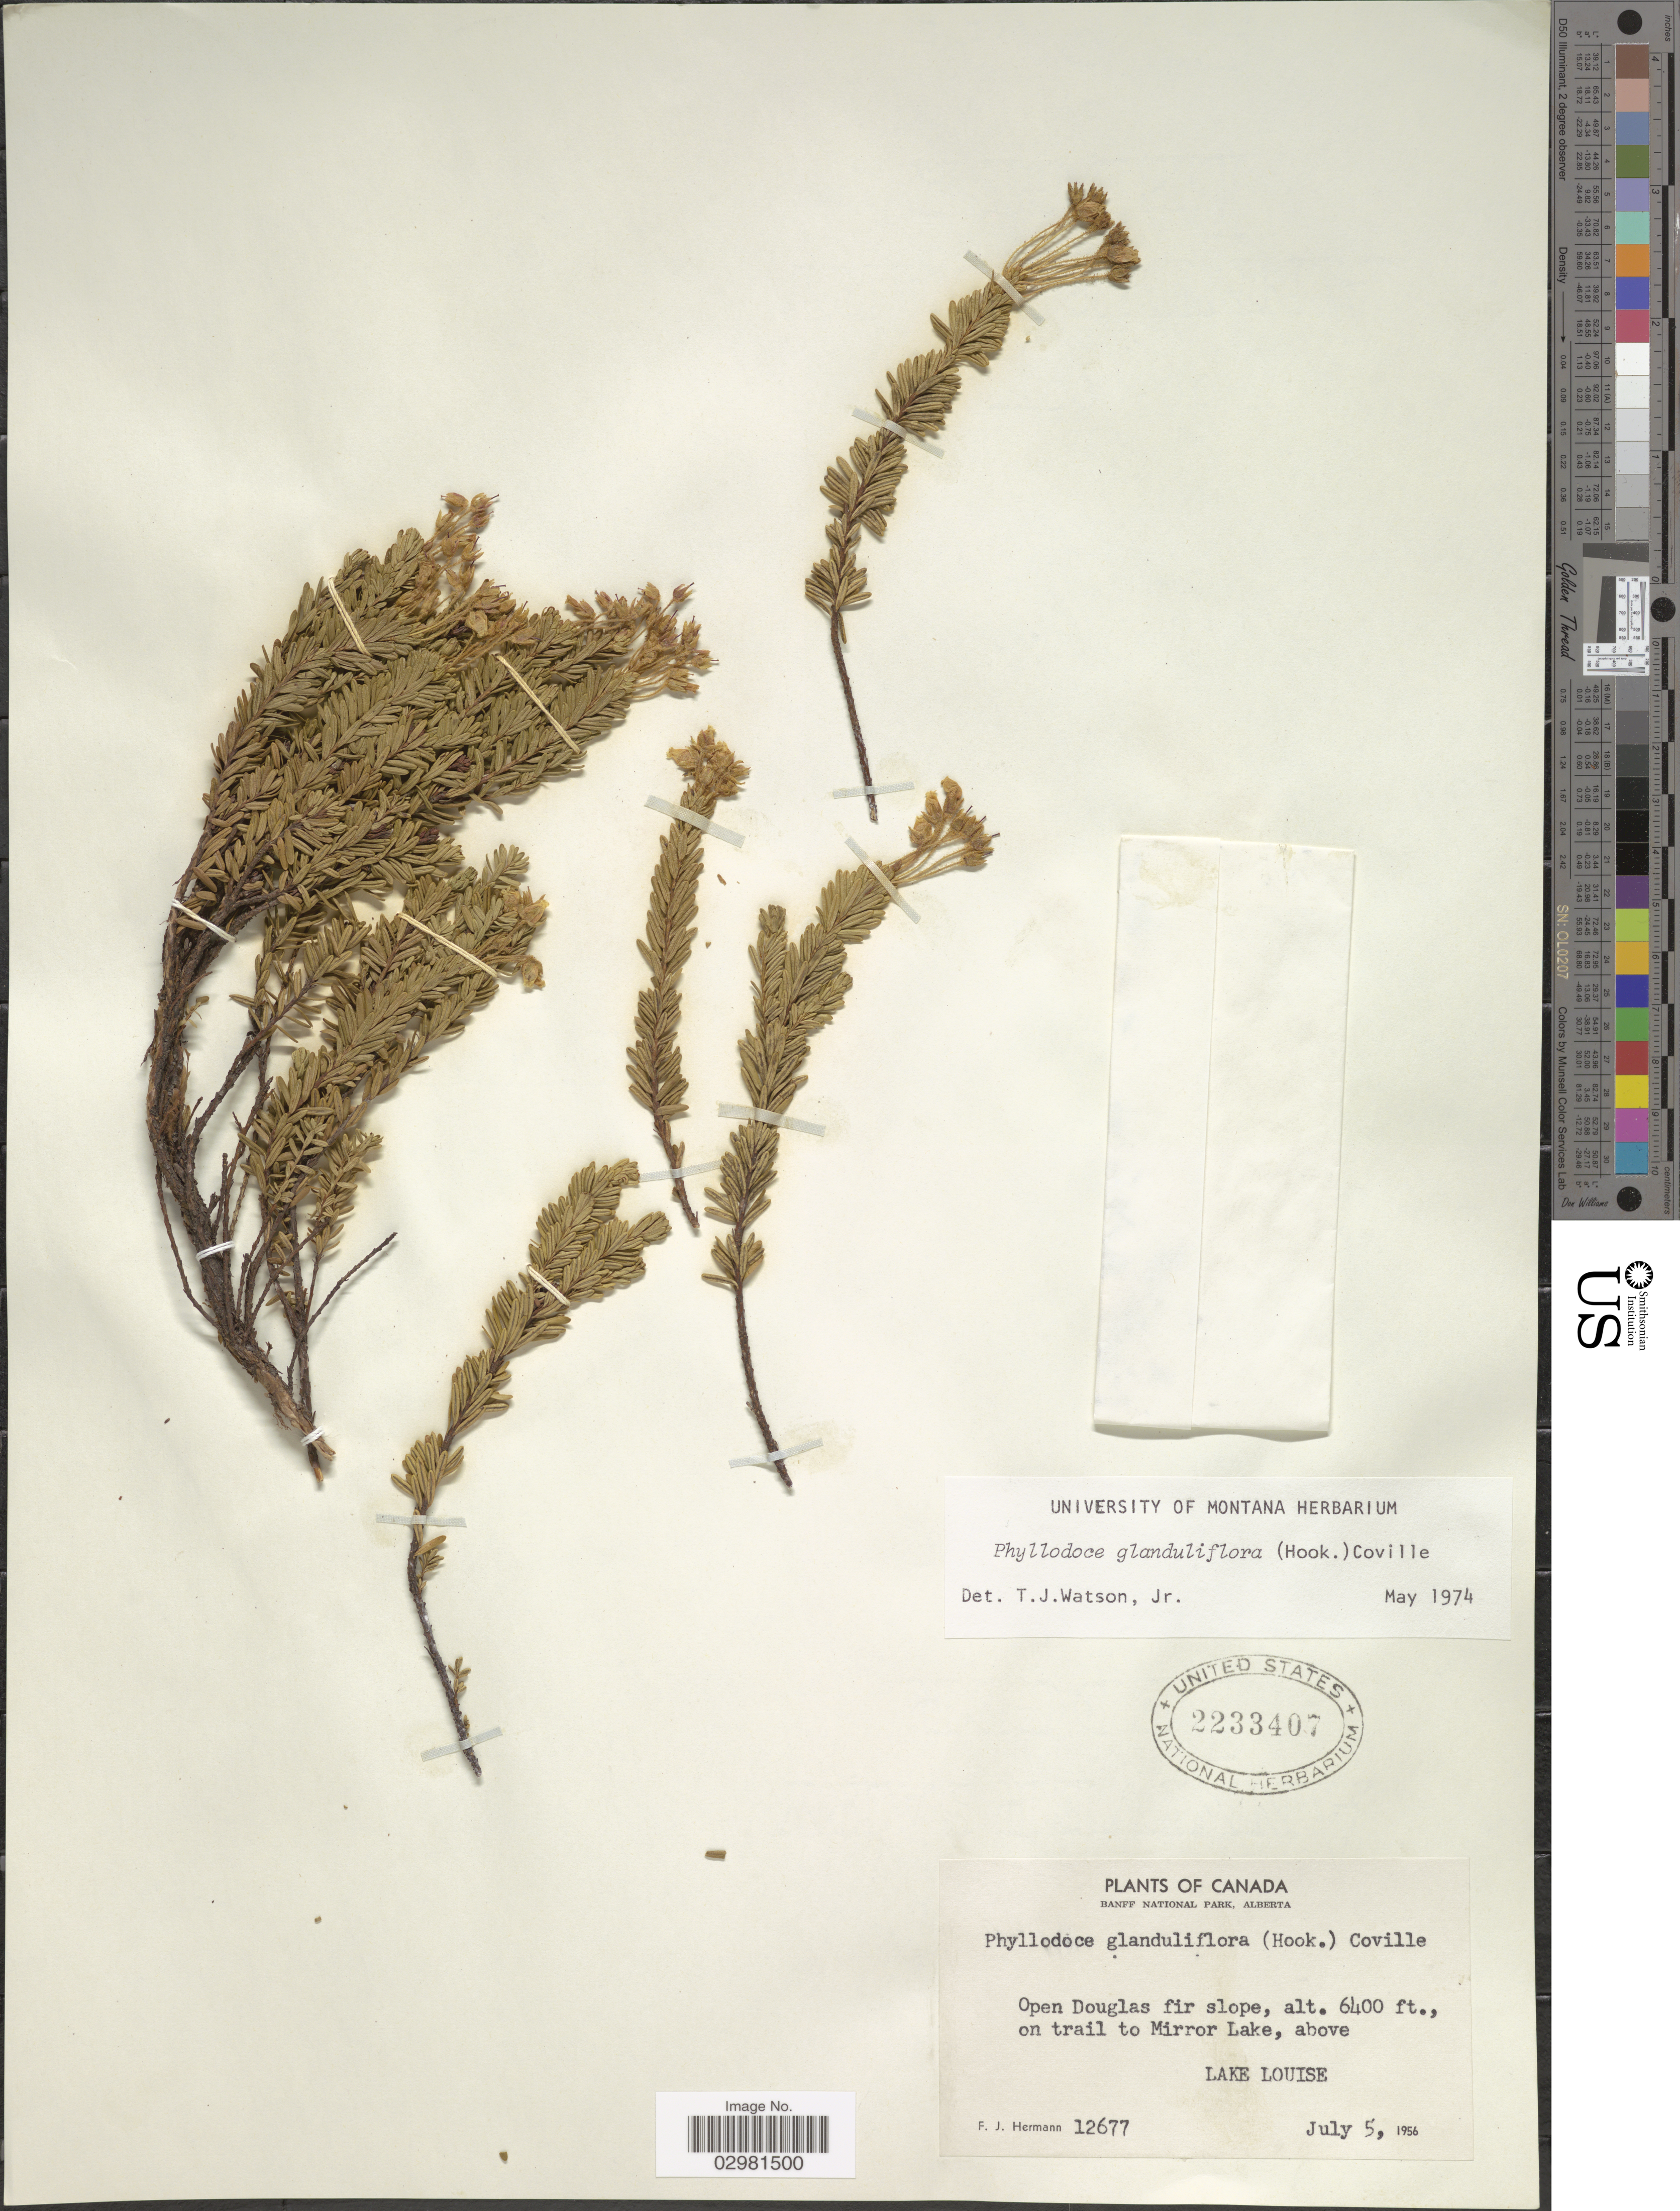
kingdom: Plantae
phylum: Tracheophyta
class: Magnoliopsida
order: Ericales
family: Ericaceae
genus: Phyllodoce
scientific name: Phyllodoce glanduliflora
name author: (Hook.) Coville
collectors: F. J. Hermann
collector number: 12677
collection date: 1956-07-05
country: Canada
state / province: Alberta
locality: Jasper National Park, Alberta, Open Douglas fir slope, on trail to Mirror Lake, above Lake Louise.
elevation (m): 1951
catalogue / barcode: US 2233407